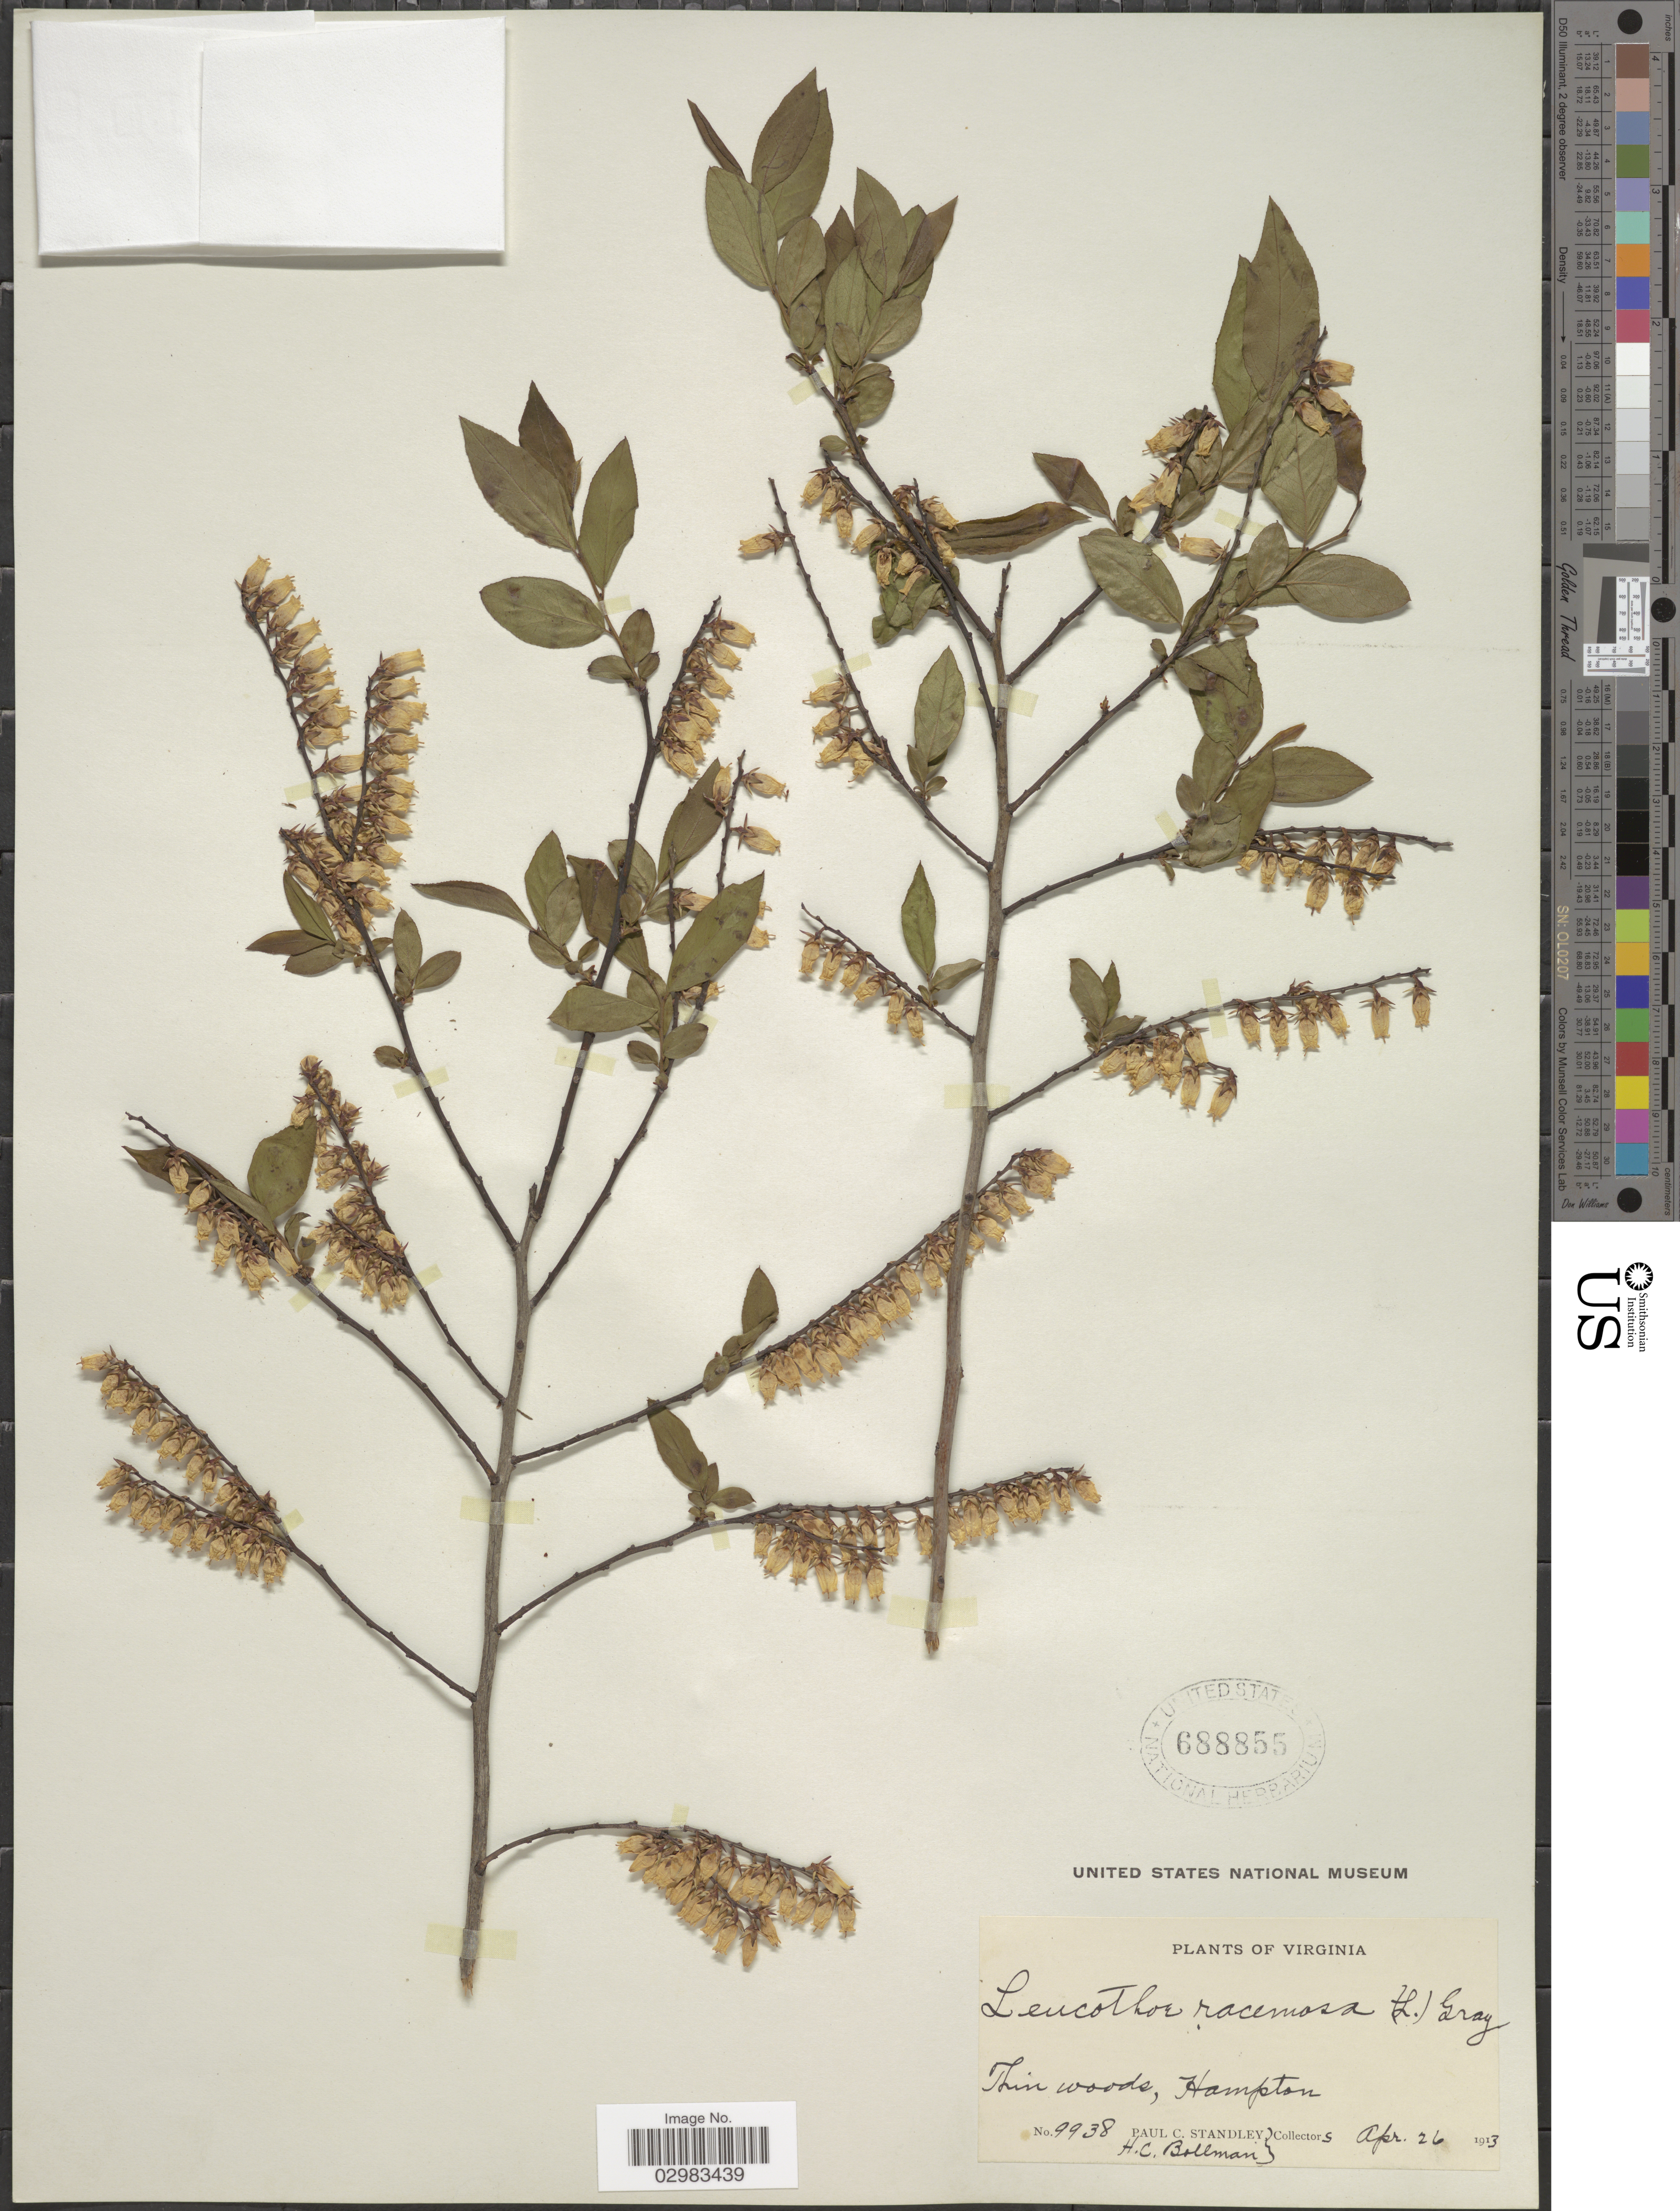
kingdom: Plantae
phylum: Tracheophyta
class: Magnoliopsida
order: Ericales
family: Ericaceae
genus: Leucothoe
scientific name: Leucothoë racemosa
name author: (L.) A. Gray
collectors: P. C. Standley & H. C. Bollman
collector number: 9938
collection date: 1913-04-26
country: United States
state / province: Virginia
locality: Thin woods, Hampton.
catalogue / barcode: US 688855